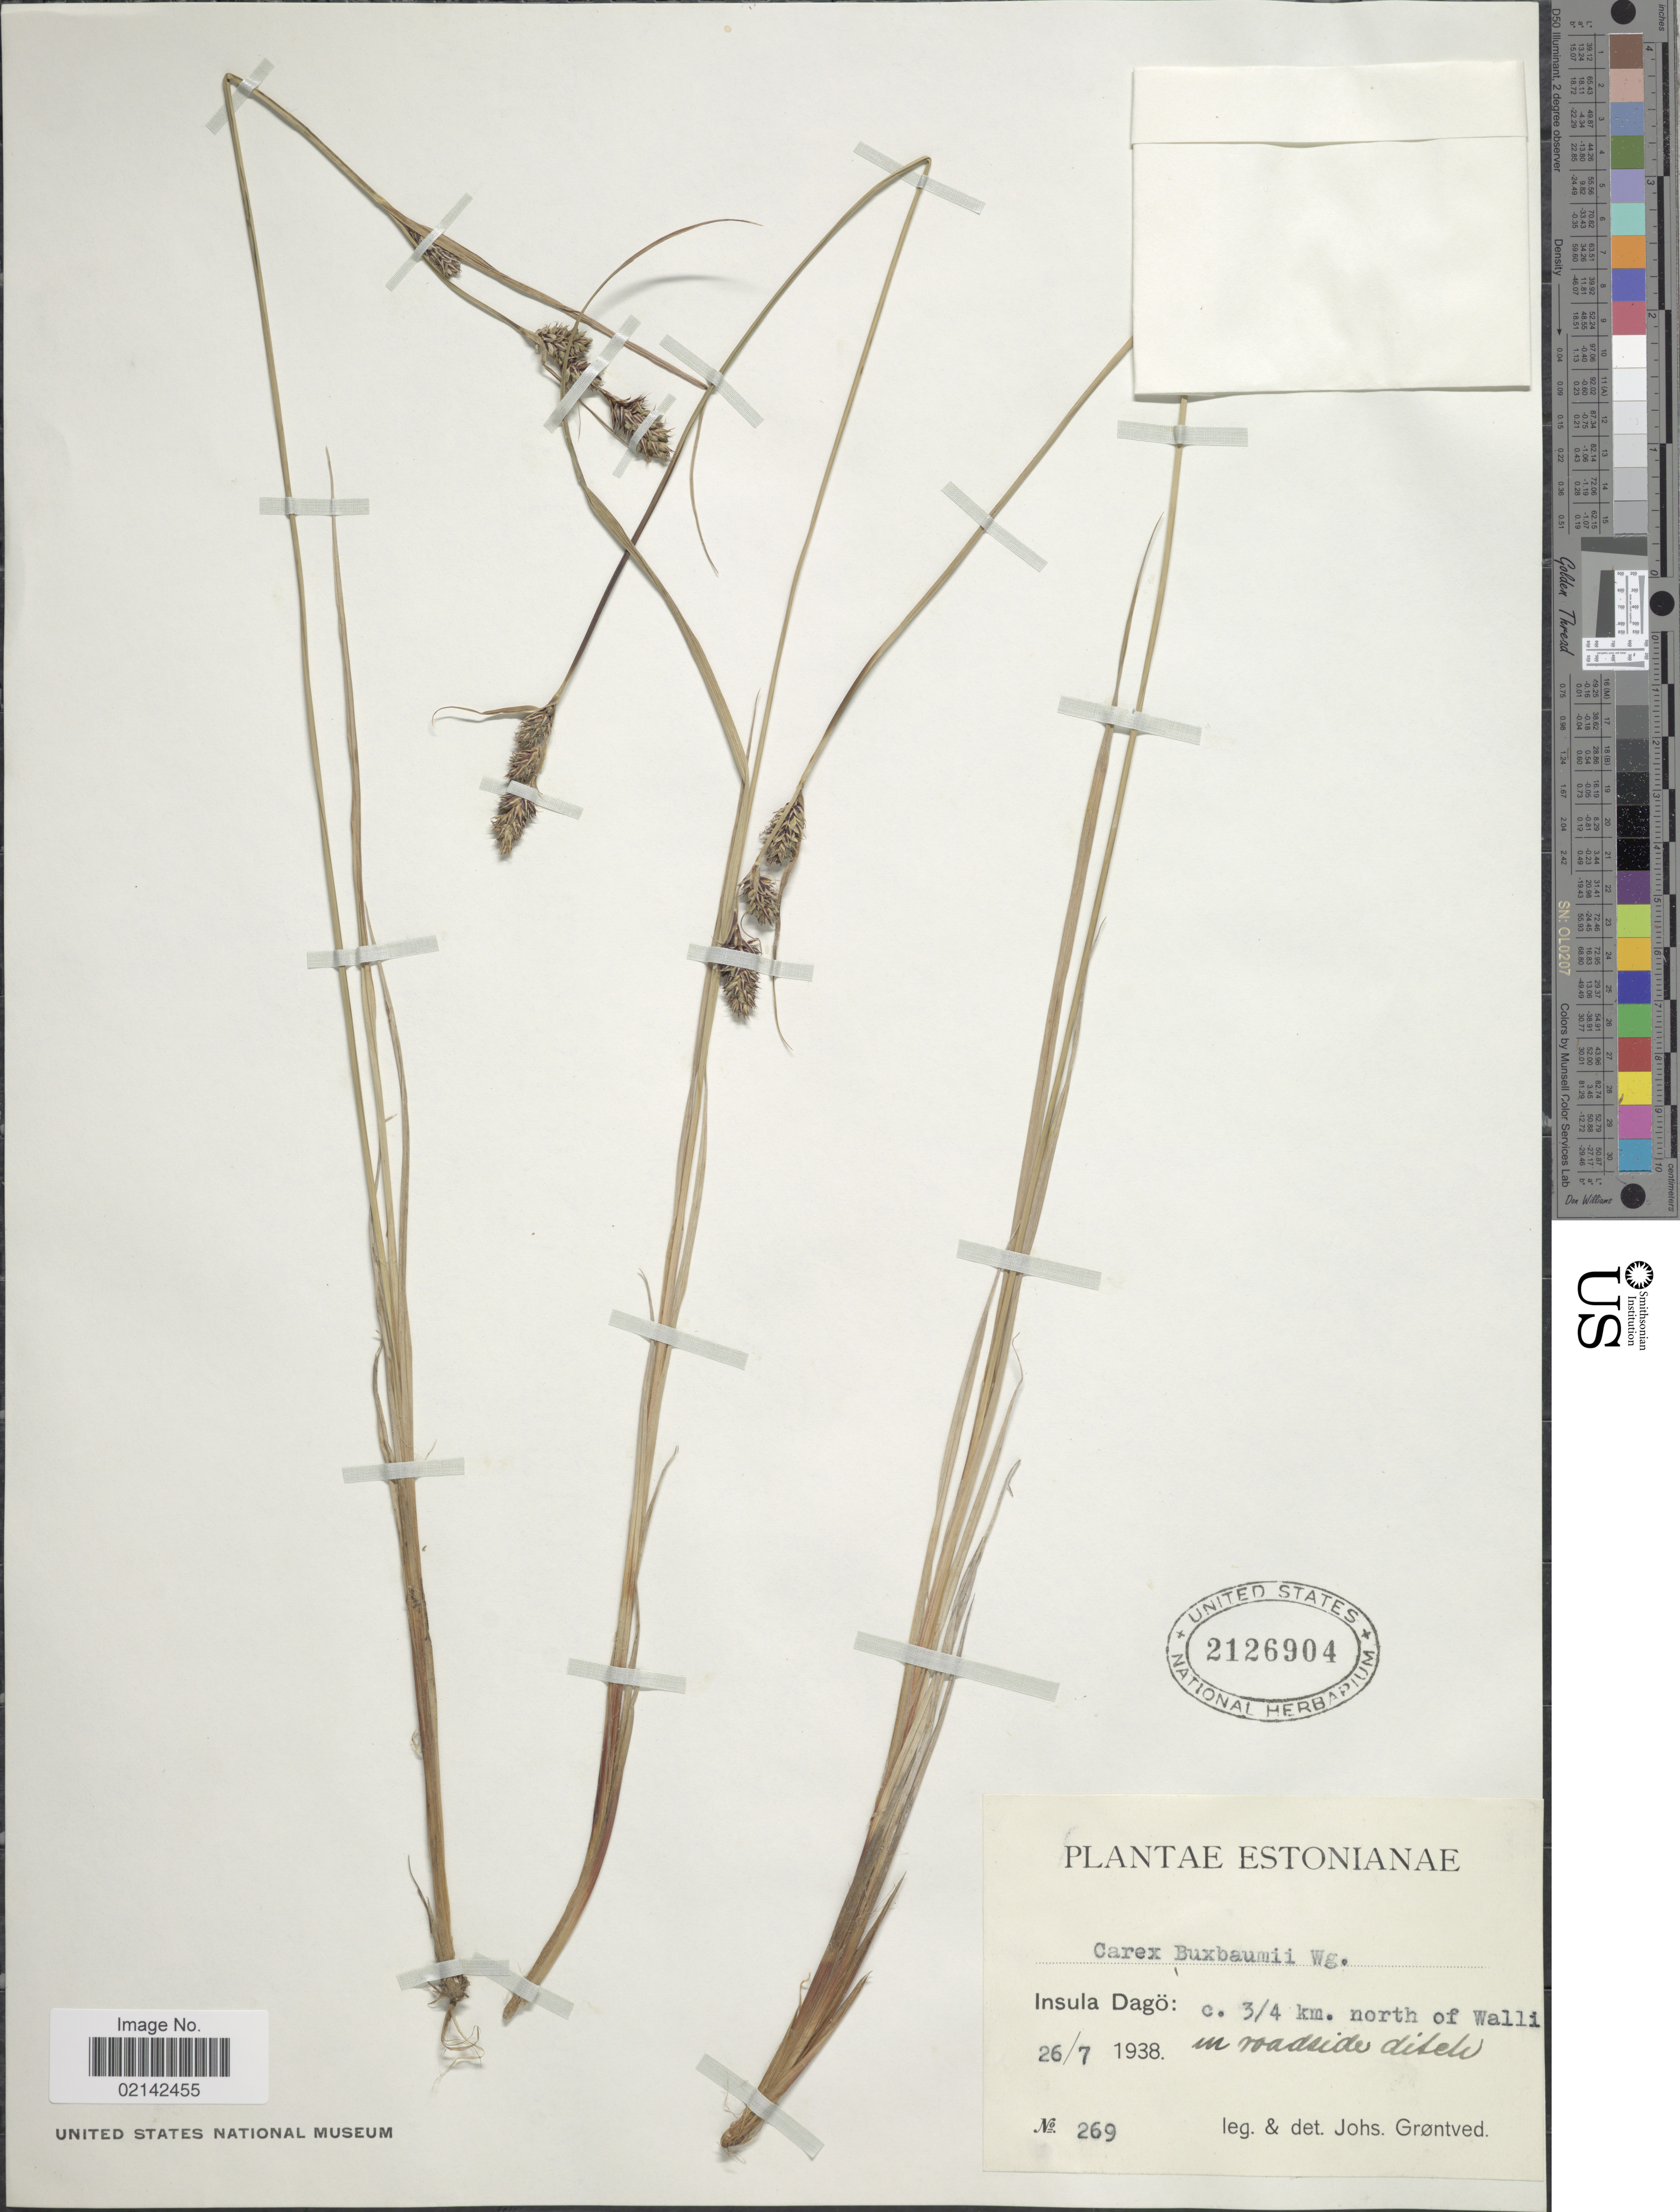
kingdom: Plantae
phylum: Tracheophyta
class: Liliopsida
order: Poales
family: Cyperaceae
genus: Carex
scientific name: Carex buxbaumii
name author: Wahlenb.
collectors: J. Grøntved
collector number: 269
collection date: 1938-07-26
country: Estonia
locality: Insula Dago: c. 3/4 km. north of Walli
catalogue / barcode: US 2126904